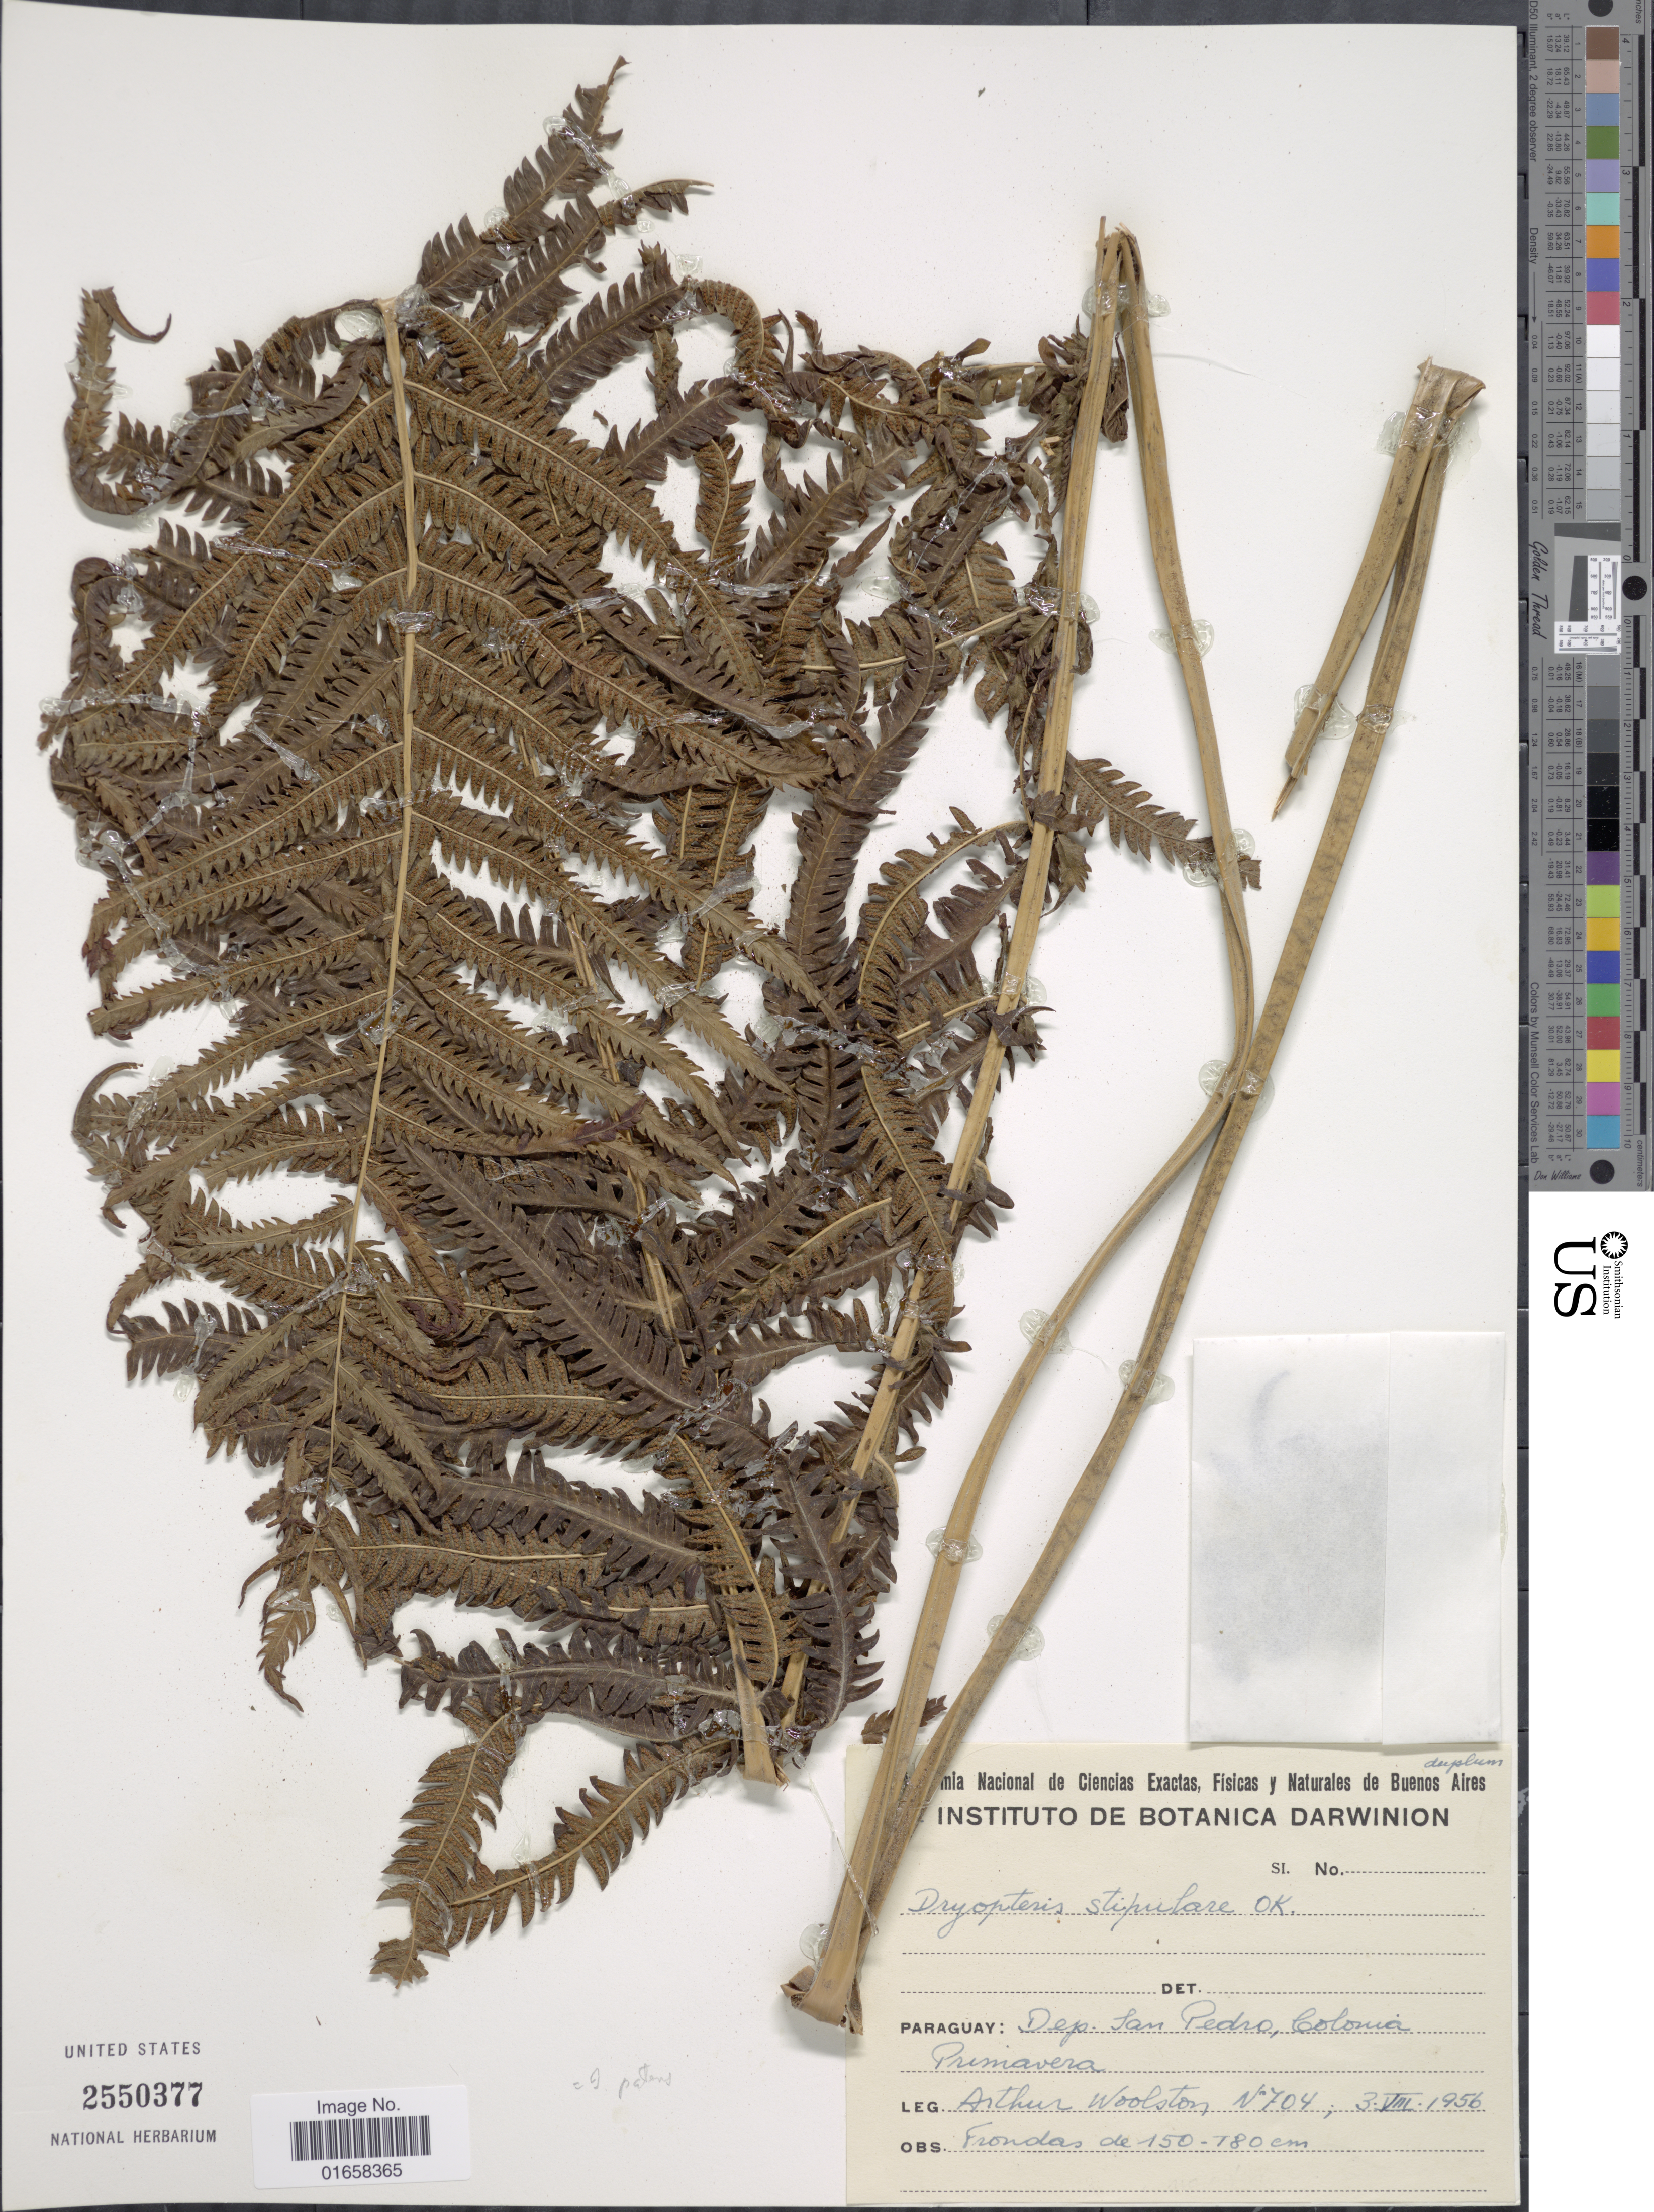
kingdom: Plantae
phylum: Tracheophyta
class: Polypodiopsida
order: Polypodiales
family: Thelypteridaceae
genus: Christella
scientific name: Christella patens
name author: (Sw.) Holttum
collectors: A. L. Woolston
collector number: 704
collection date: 1956-08-03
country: Paraguay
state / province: San Pedro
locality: Dep. San Pedro, Colonia Primavera.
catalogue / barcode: US 2550377